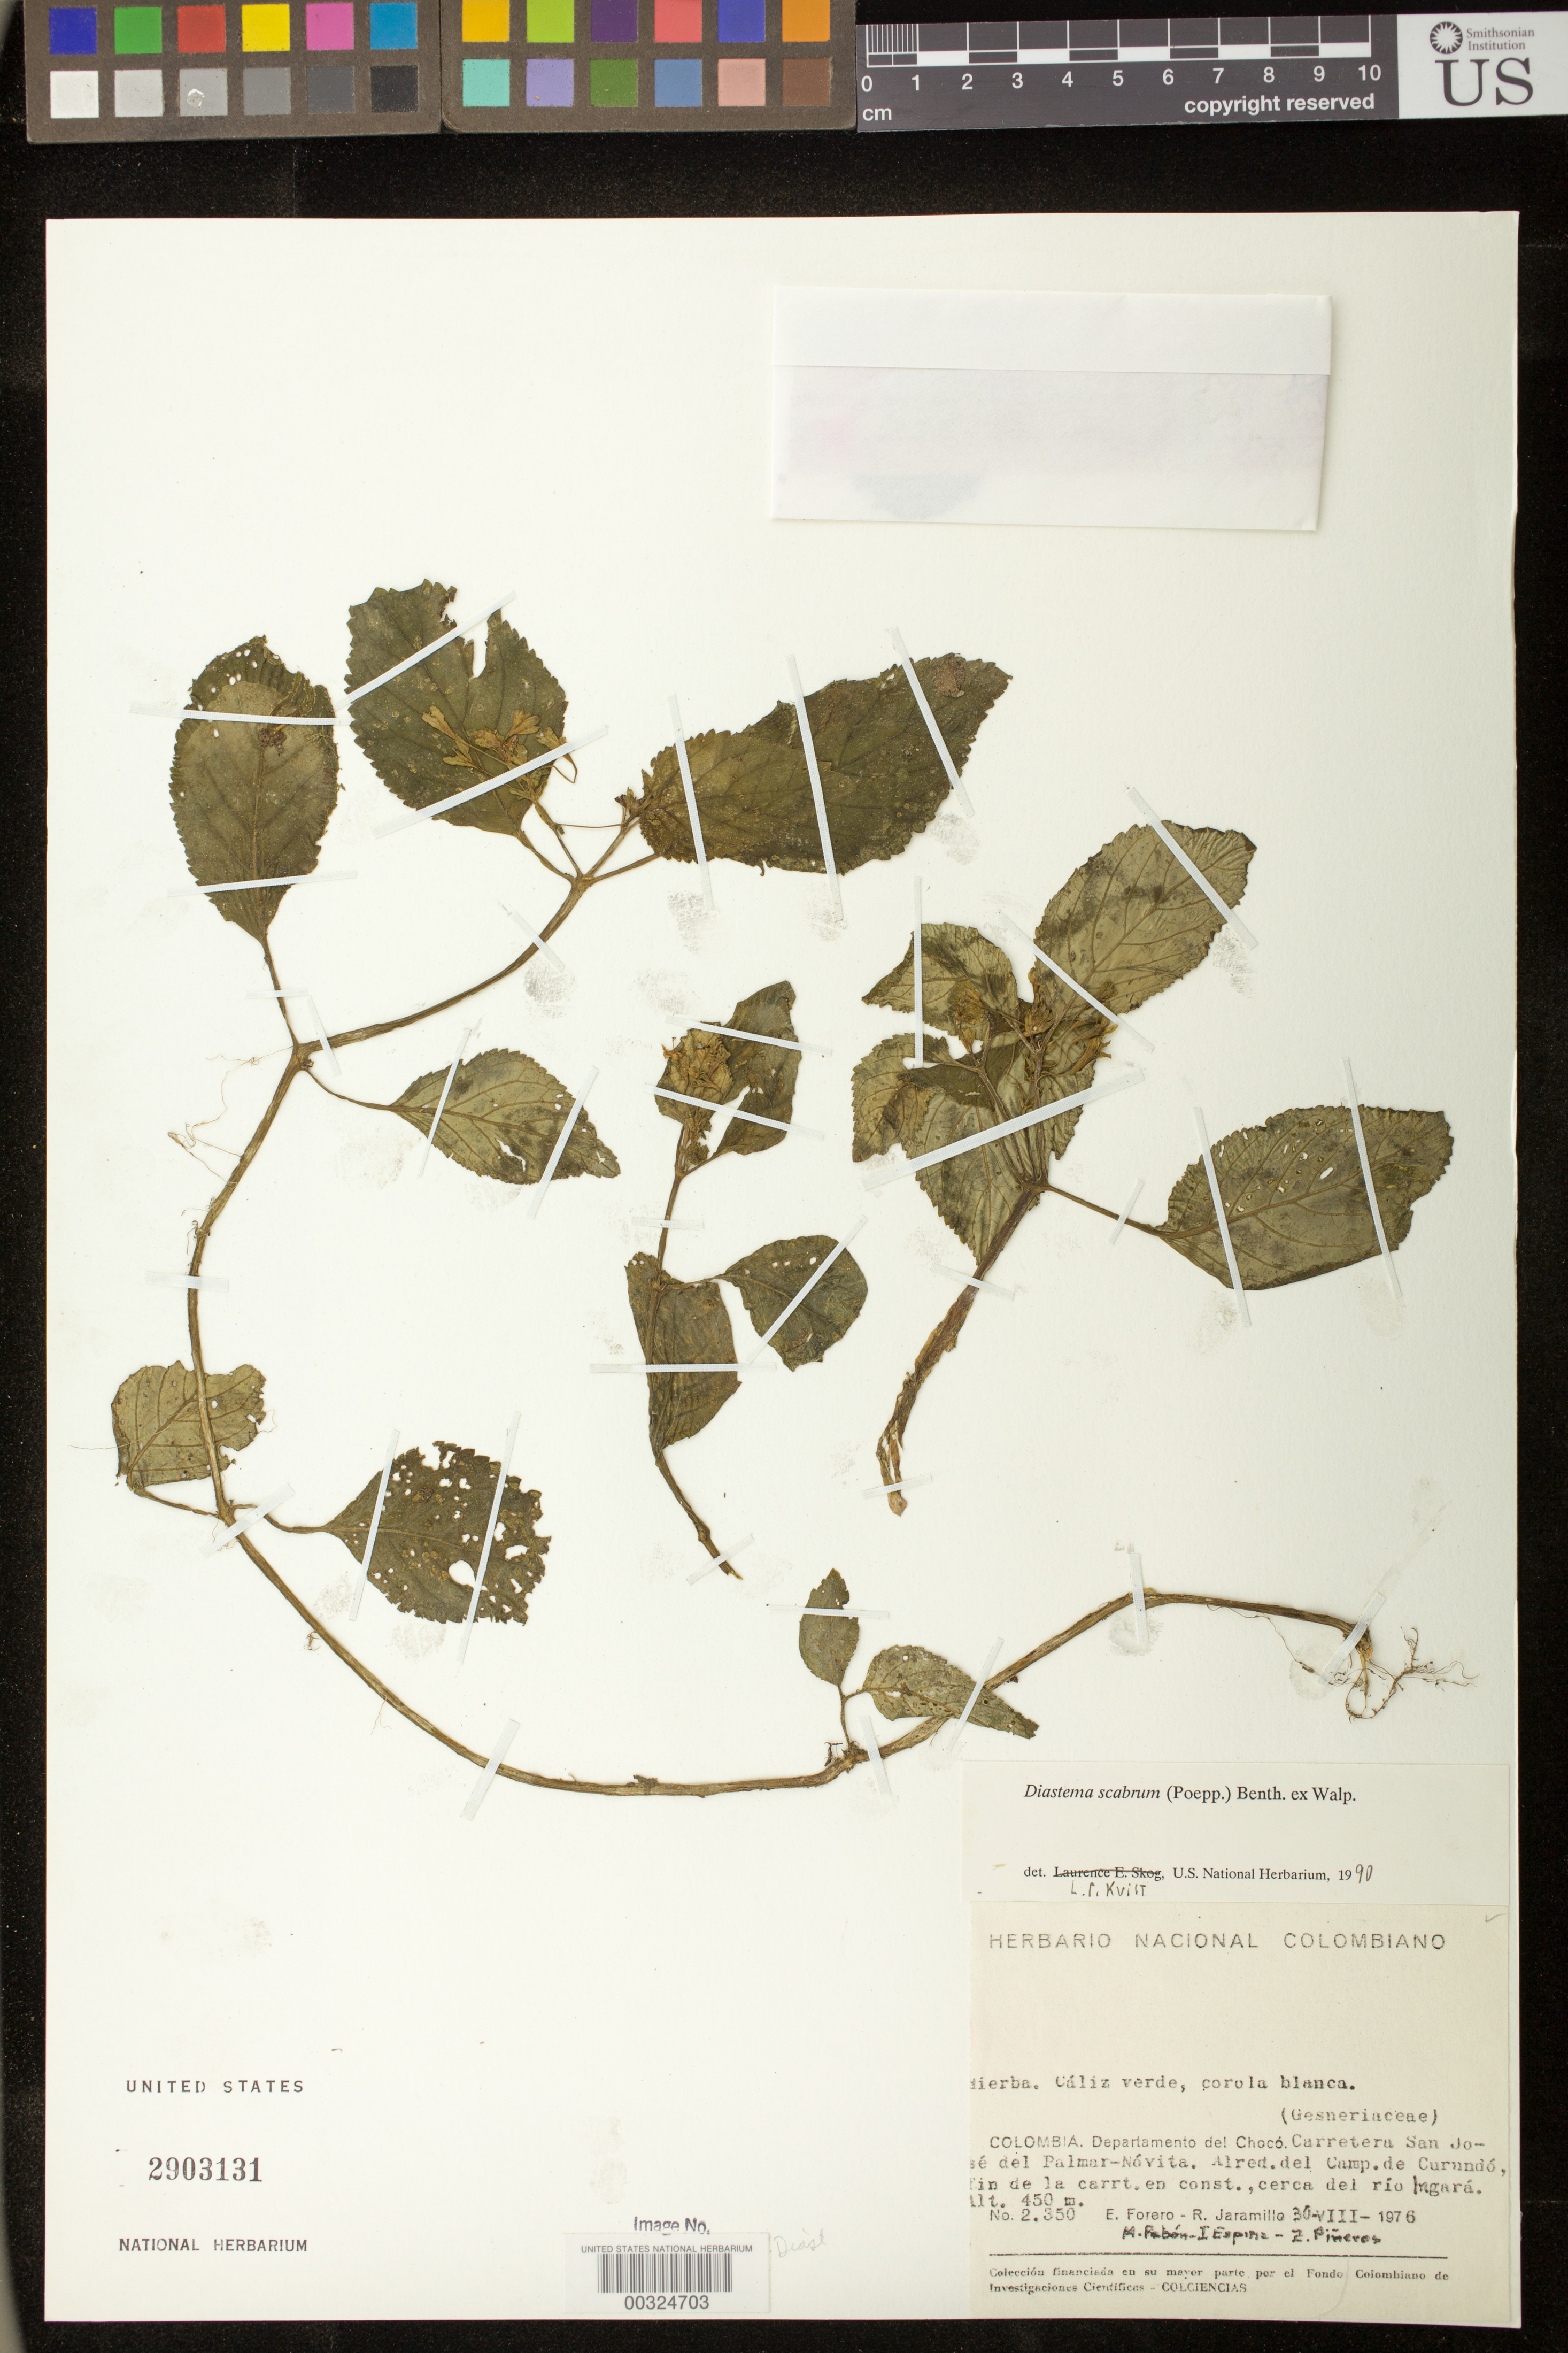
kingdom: Plantae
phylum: Tracheophyta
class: Magnoliopsida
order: Lamiales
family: Gesneriaceae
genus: Diastema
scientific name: Diastema scabrum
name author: (Poepp.) Benth. ex Walp.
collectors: E. Forero, R. Jaramillo M., M. Fabon, I. Espina & Z. Piñeros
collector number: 2350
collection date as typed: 30 Aug 1976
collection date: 1976-08-30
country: Colombia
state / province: Chocó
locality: San Jose del Palmar-Novita highway, environs of camp. de Curando, end of hwy under construction, near Rio Ingara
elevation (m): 450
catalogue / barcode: US 2903131